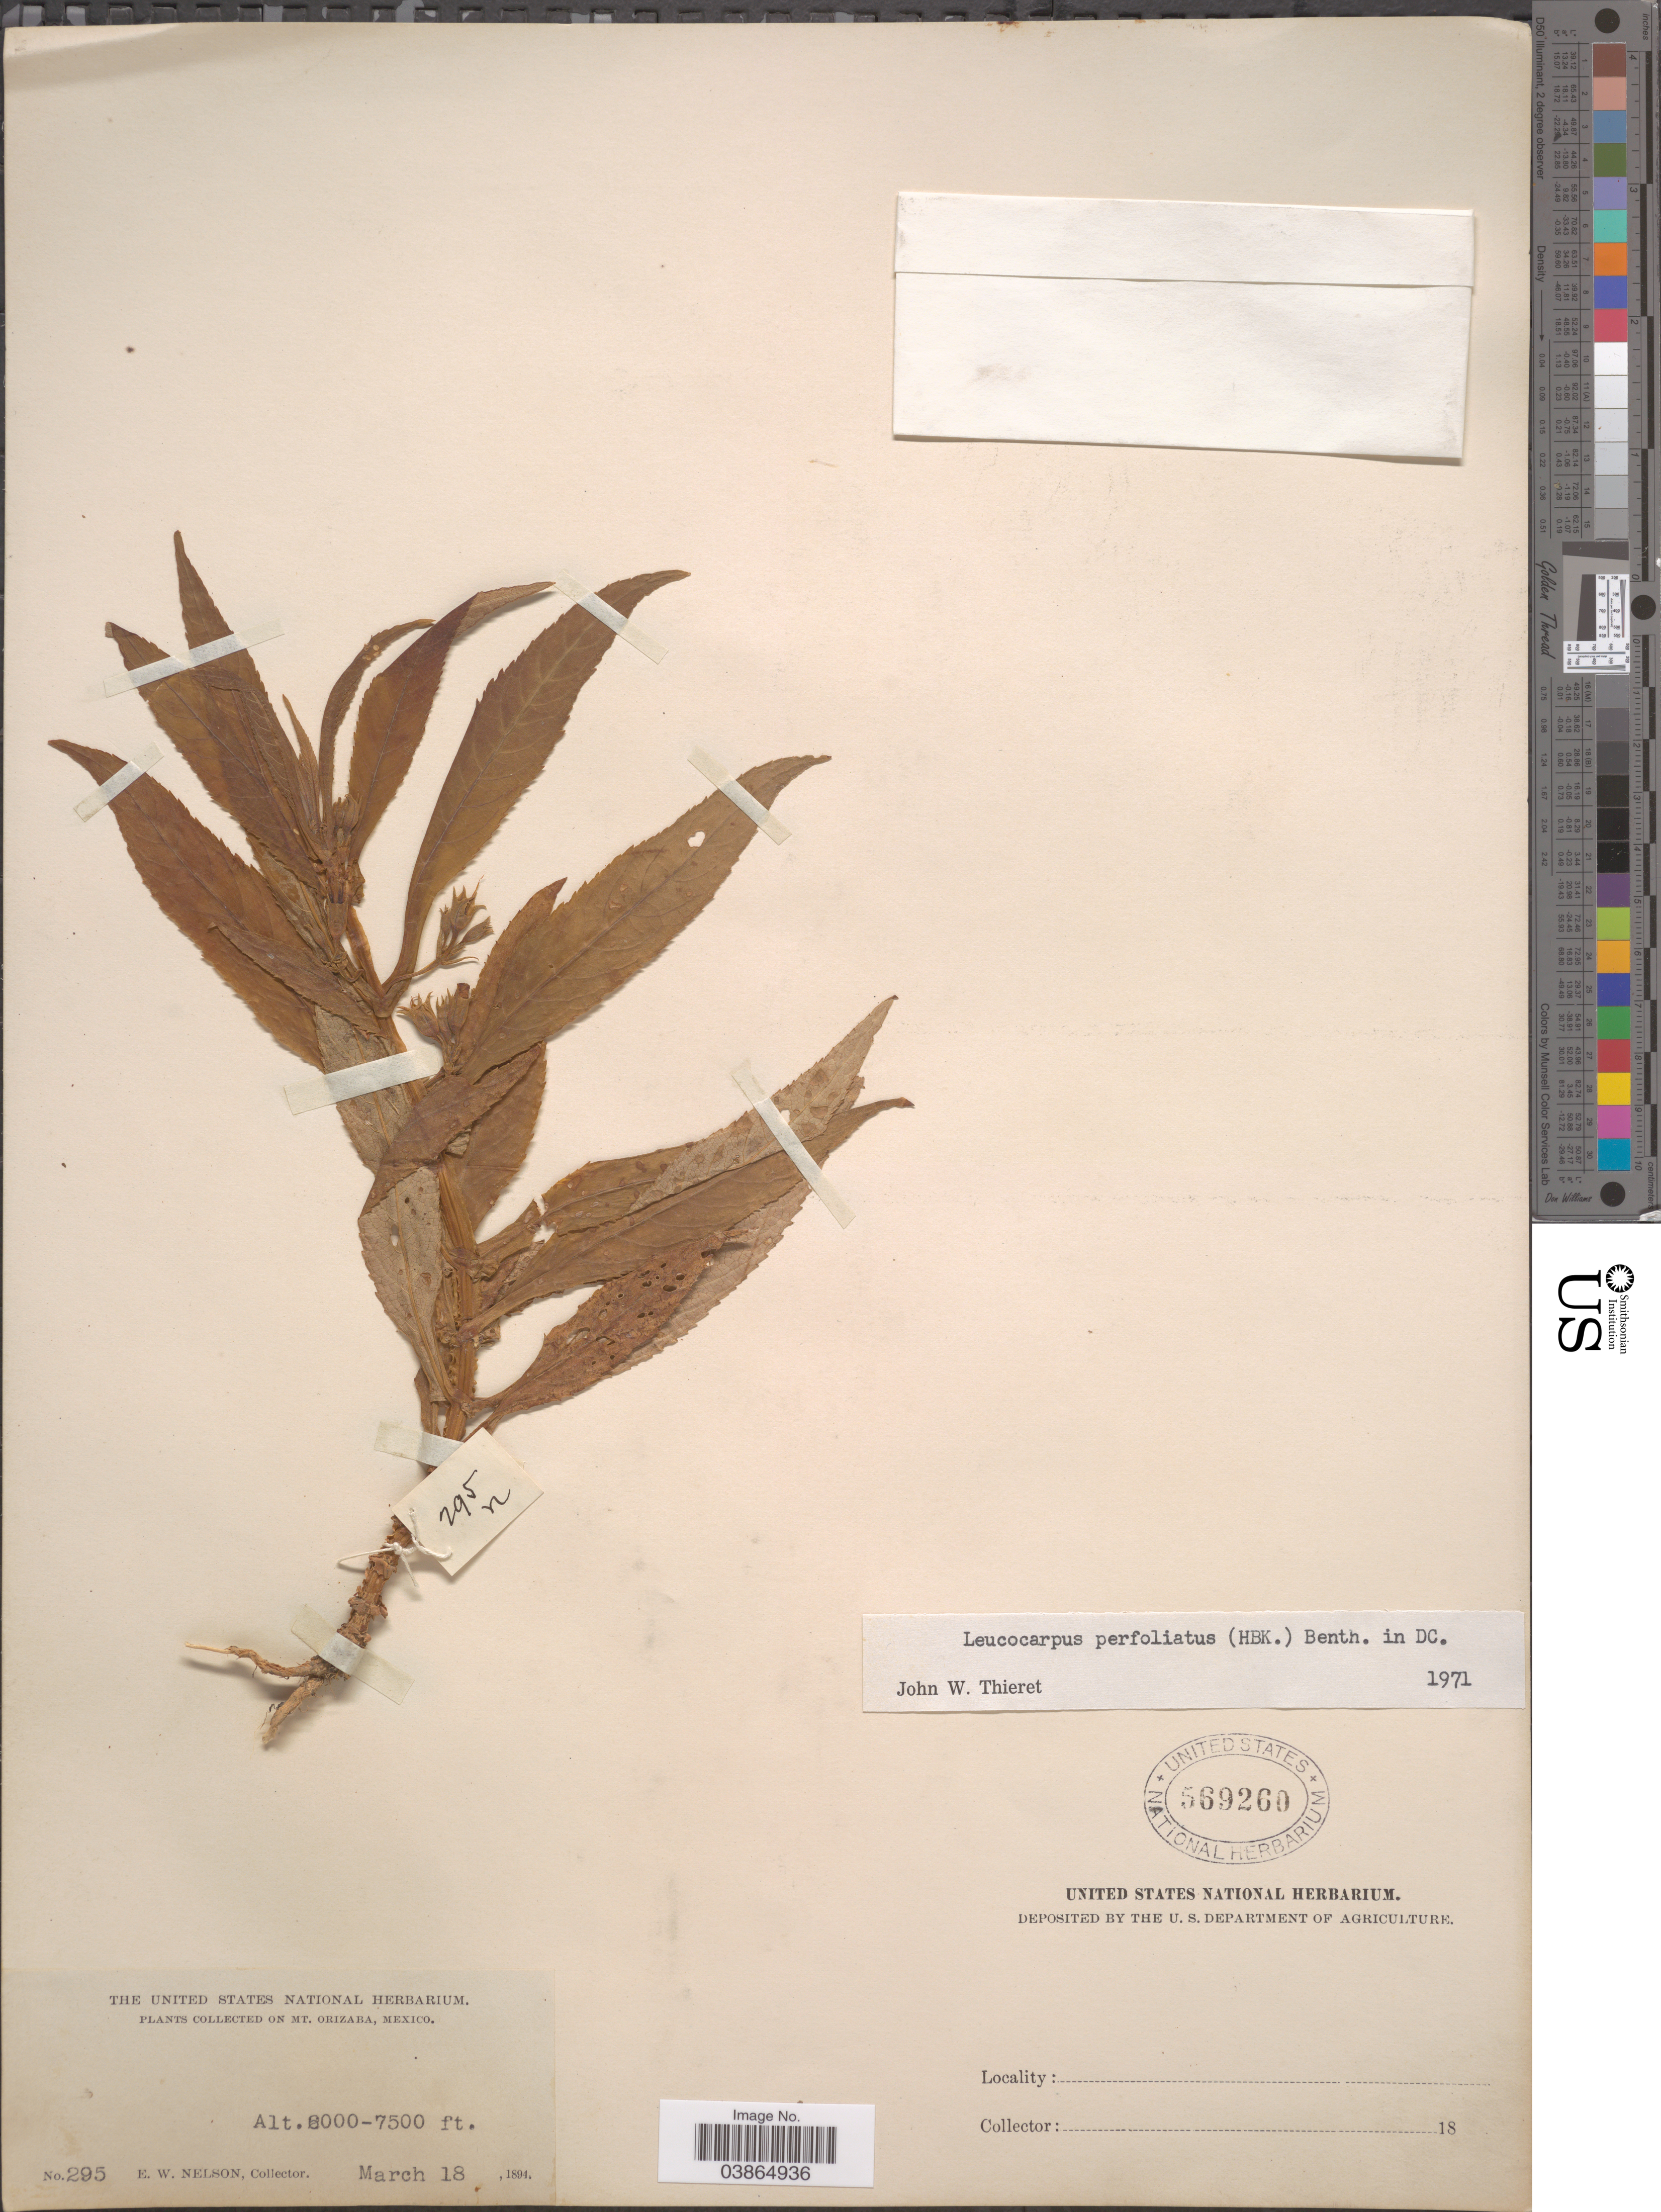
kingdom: Plantae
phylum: Tracheophyta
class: Magnoliopsida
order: Lamiales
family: Phrymaceae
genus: Leucocarpus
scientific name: Leucocarpus perfoliatus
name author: (Kunth) Benth.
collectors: E. W. Nelson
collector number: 295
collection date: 1894-03-18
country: Mexico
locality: On Mt. Orizaba.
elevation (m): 1829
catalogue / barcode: US 569260